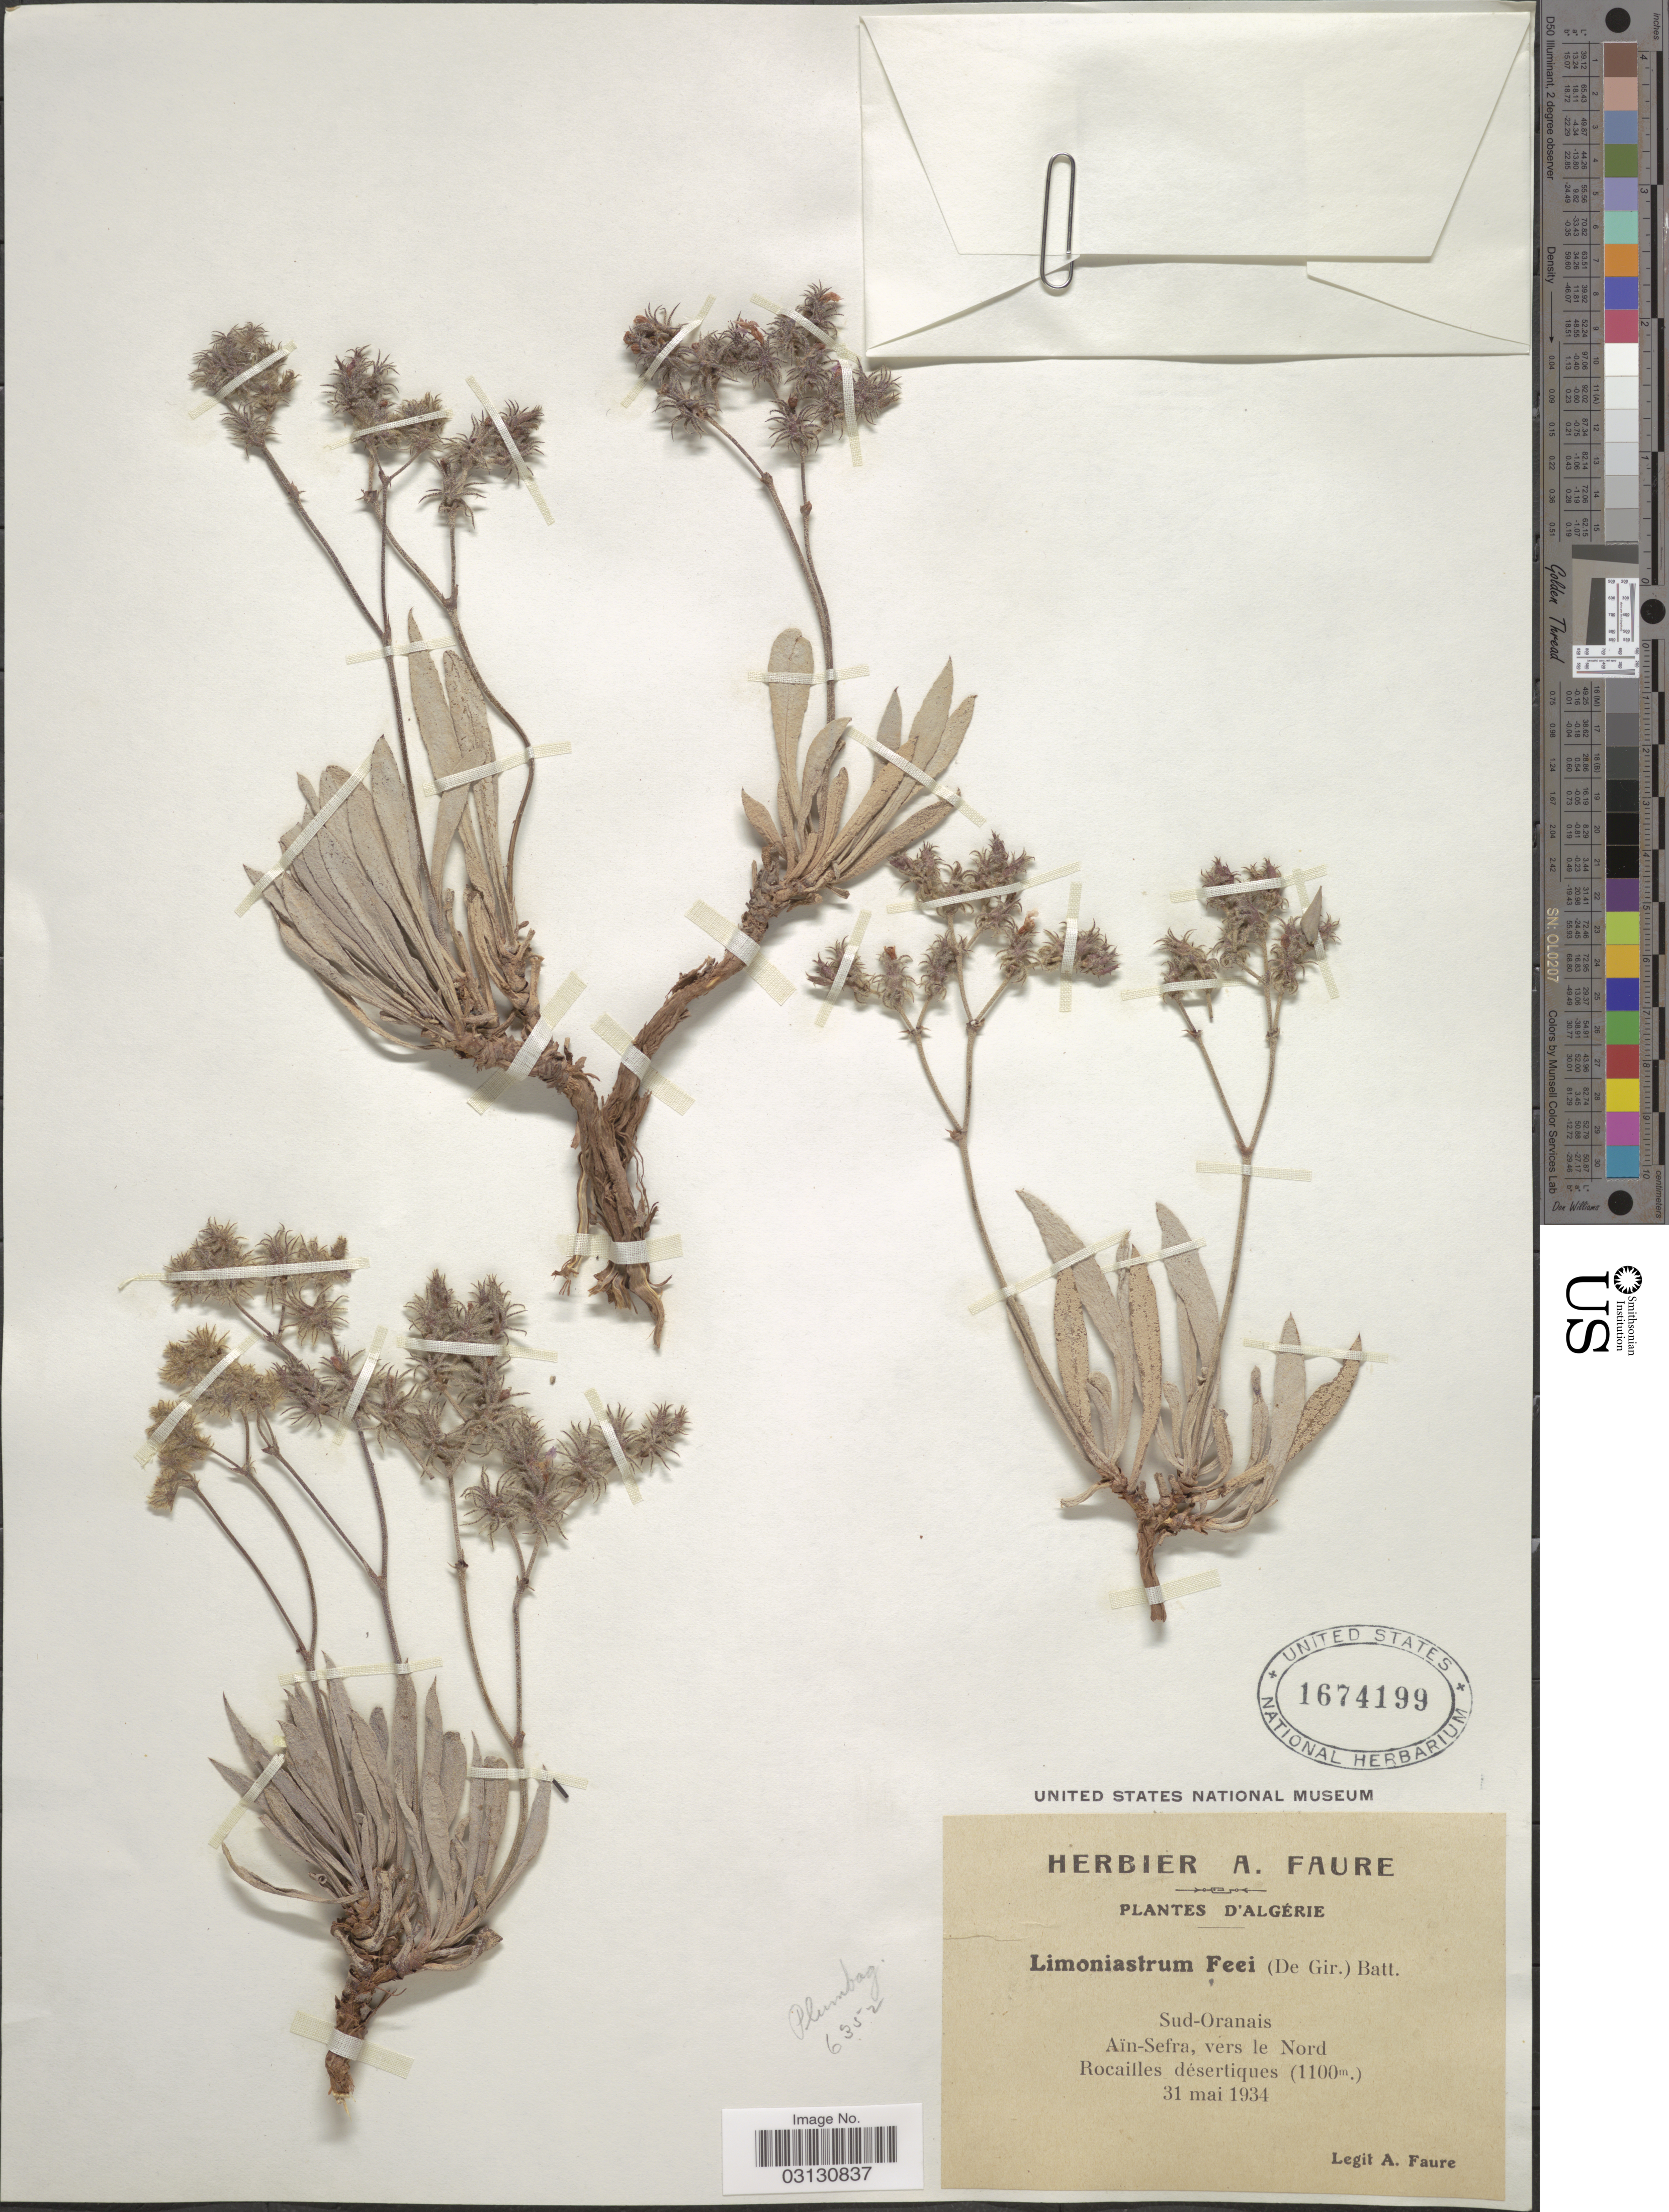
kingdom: Plantae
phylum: Tracheophyta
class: Magnoliopsida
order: Caryophyllales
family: Plumbaginaceae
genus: Ceratolimon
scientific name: Ceratolimon feei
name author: (Girard) M.B. Crespo & Lledó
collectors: A. Faure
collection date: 1934-05-31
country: Algeria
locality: Sud-Oranais, Aïn-Sefra, vers le Nord, Rocailles désertiques.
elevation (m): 1100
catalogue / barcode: US 1674199